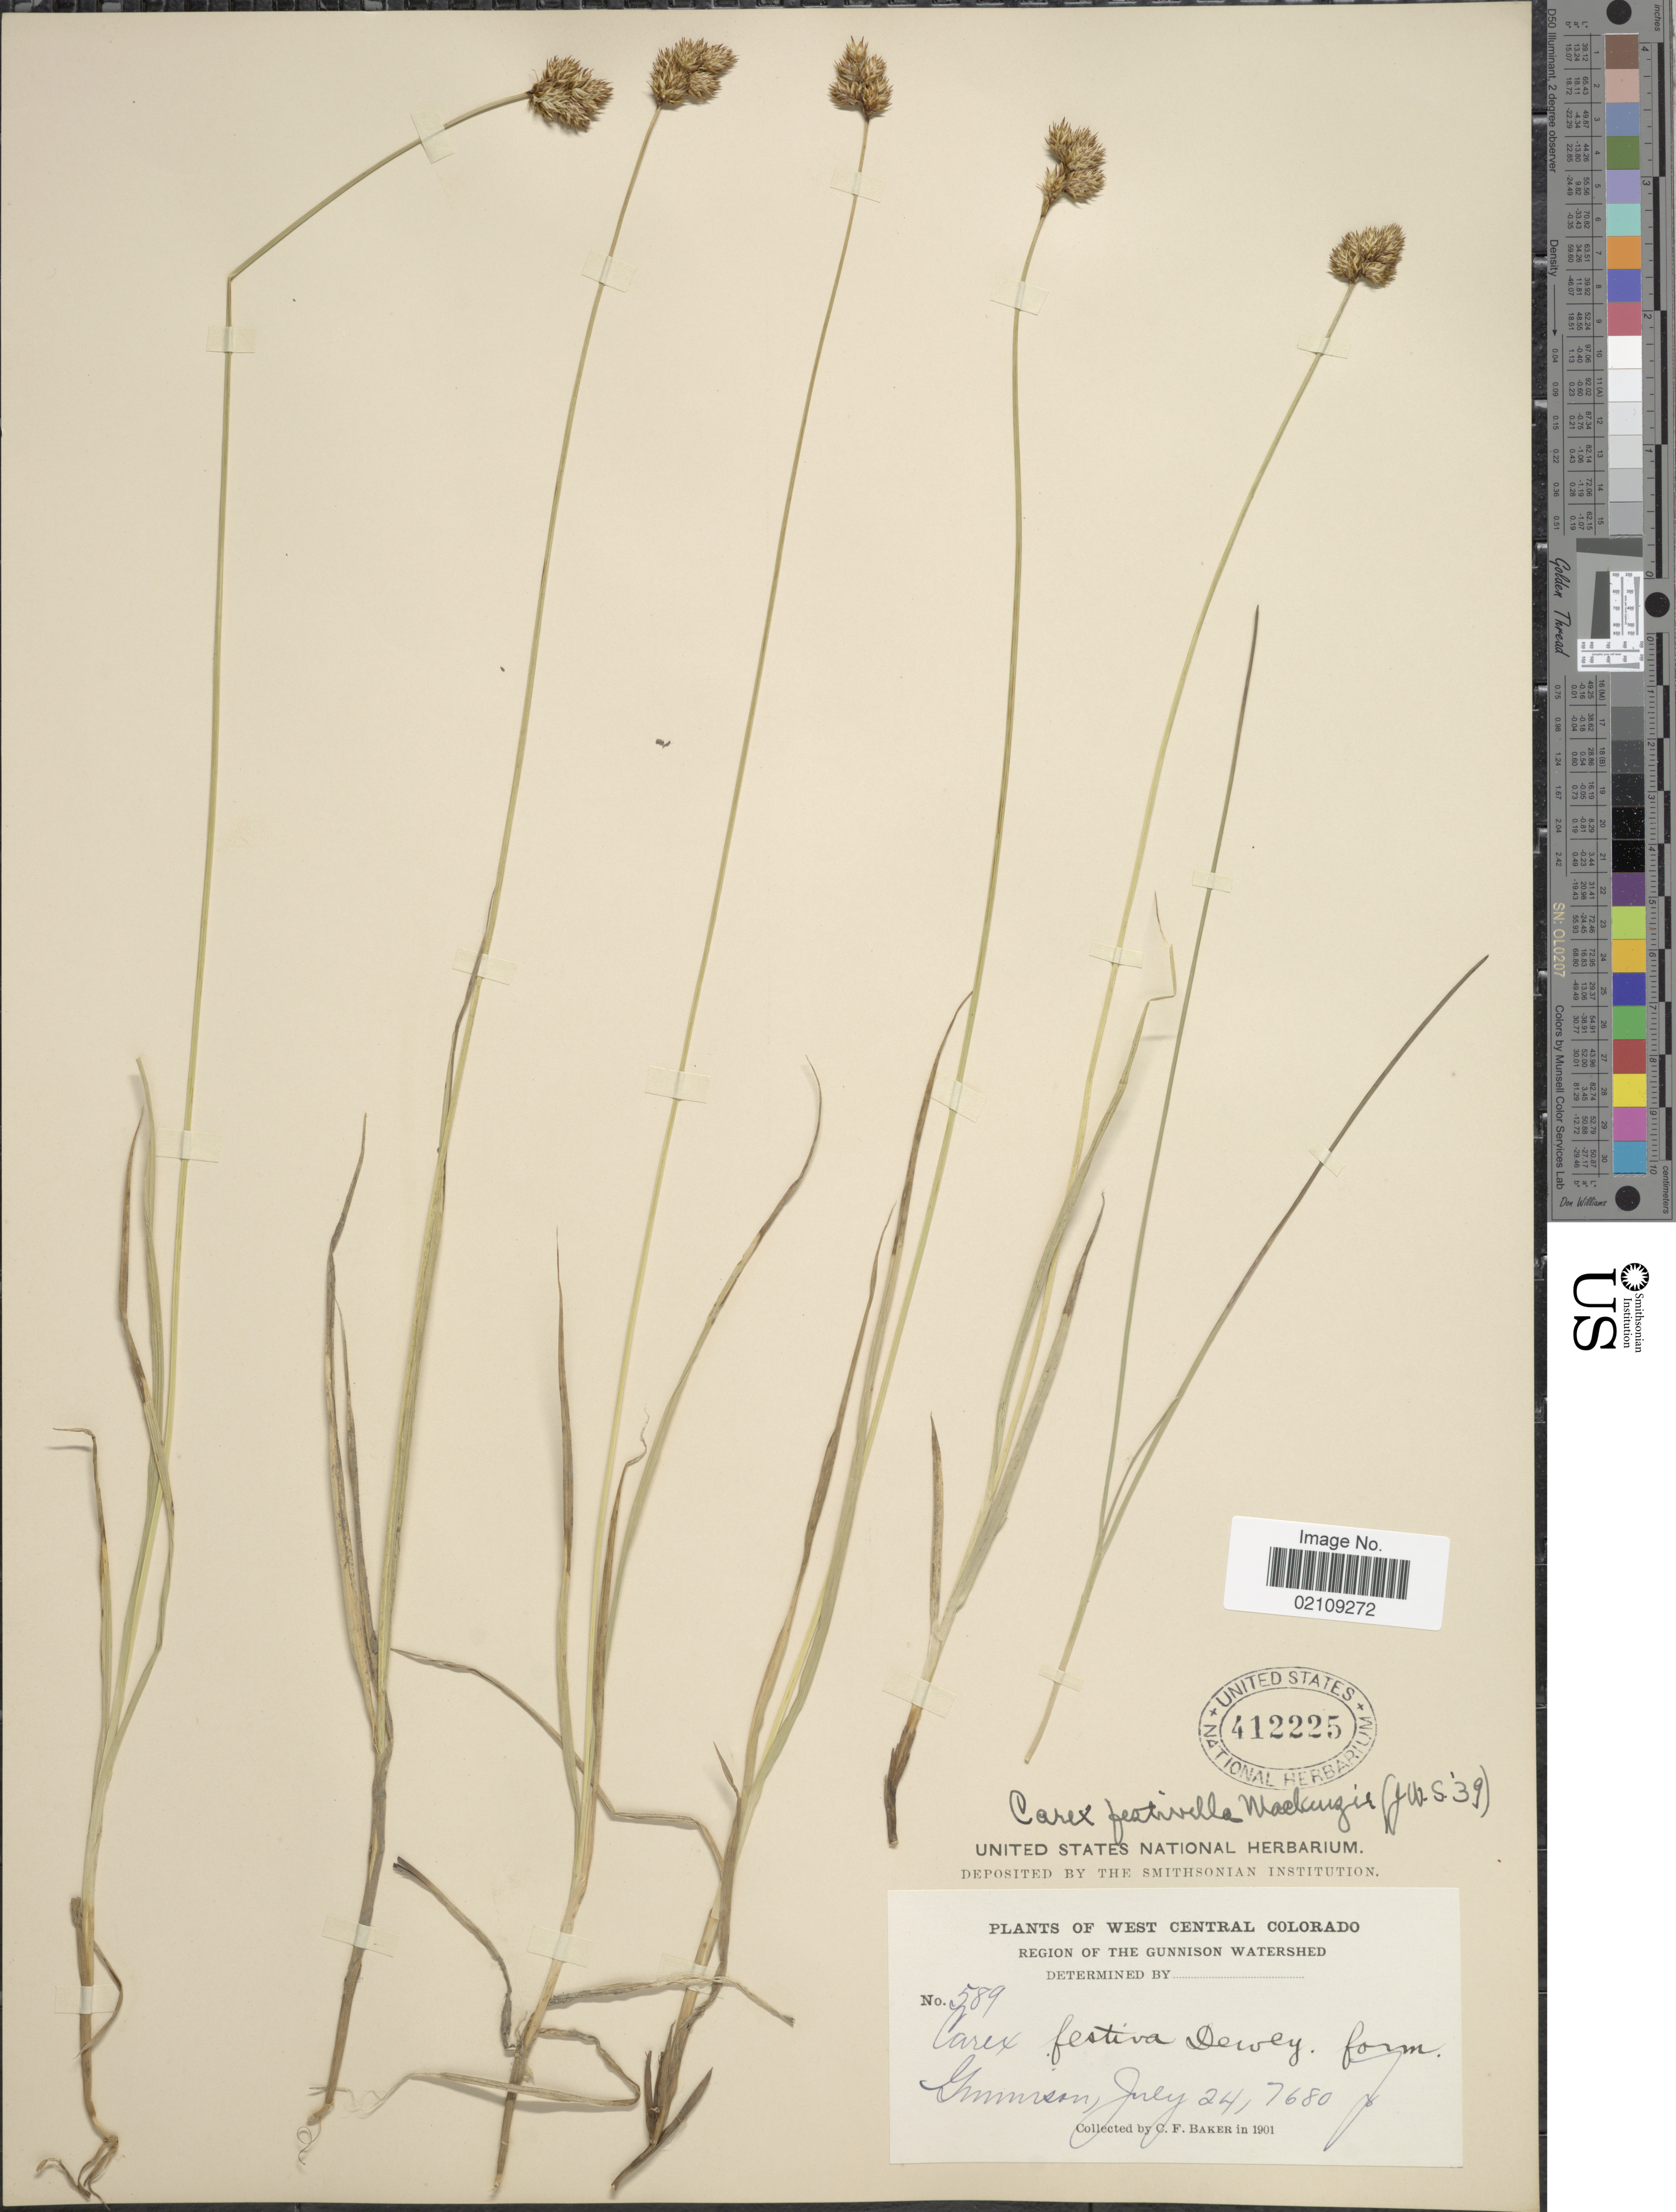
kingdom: Plantae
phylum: Tracheophyta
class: Liliopsida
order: Poales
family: Cyperaceae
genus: Carex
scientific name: Carex microptera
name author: Mack.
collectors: C. F. Baker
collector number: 589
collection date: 1901-07-24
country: United States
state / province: Colorado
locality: West Central Colorado, Region of The Gunnison Watershed, Gunnison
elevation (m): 2341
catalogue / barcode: US 412225